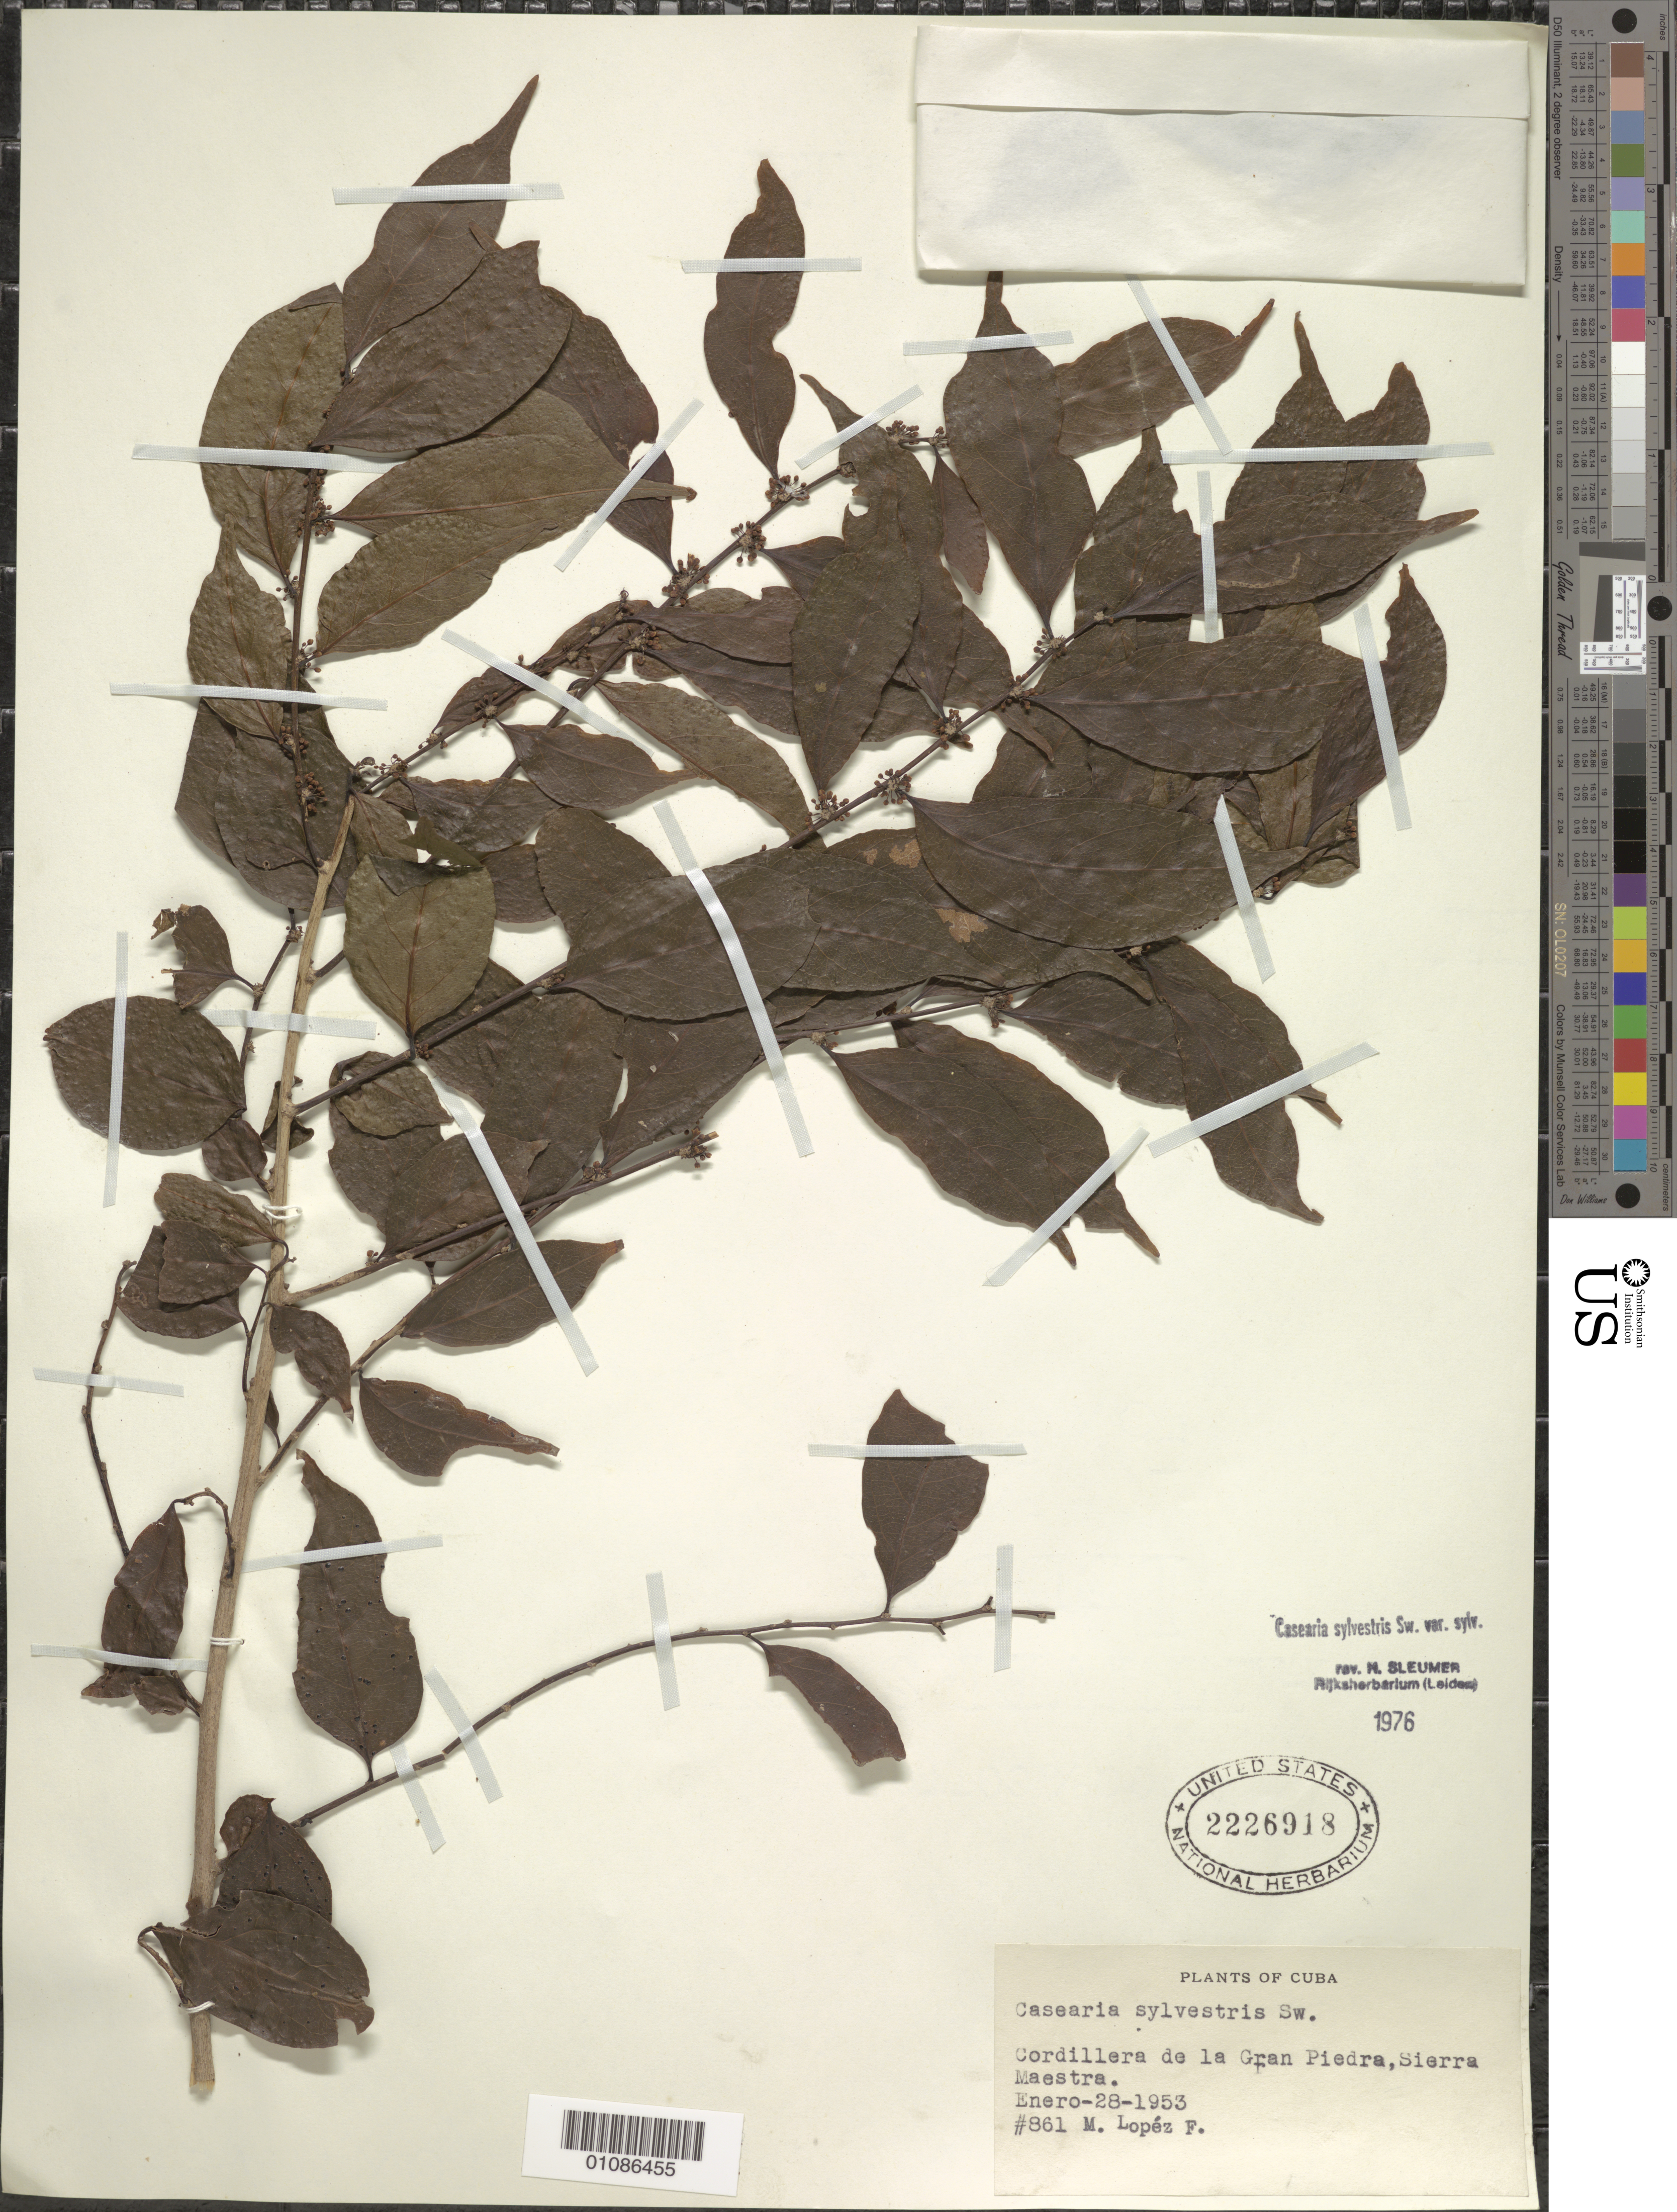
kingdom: Plantae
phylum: Tracheophyta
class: Magnoliopsida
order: Malpighiales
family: Salicaceae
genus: Casearia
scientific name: Casearia sylvestris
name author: Sw.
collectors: M. López Figueiras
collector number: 861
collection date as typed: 28 Jan 1953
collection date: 1953-01-28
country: Cuba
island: Cuba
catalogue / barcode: US 2226918